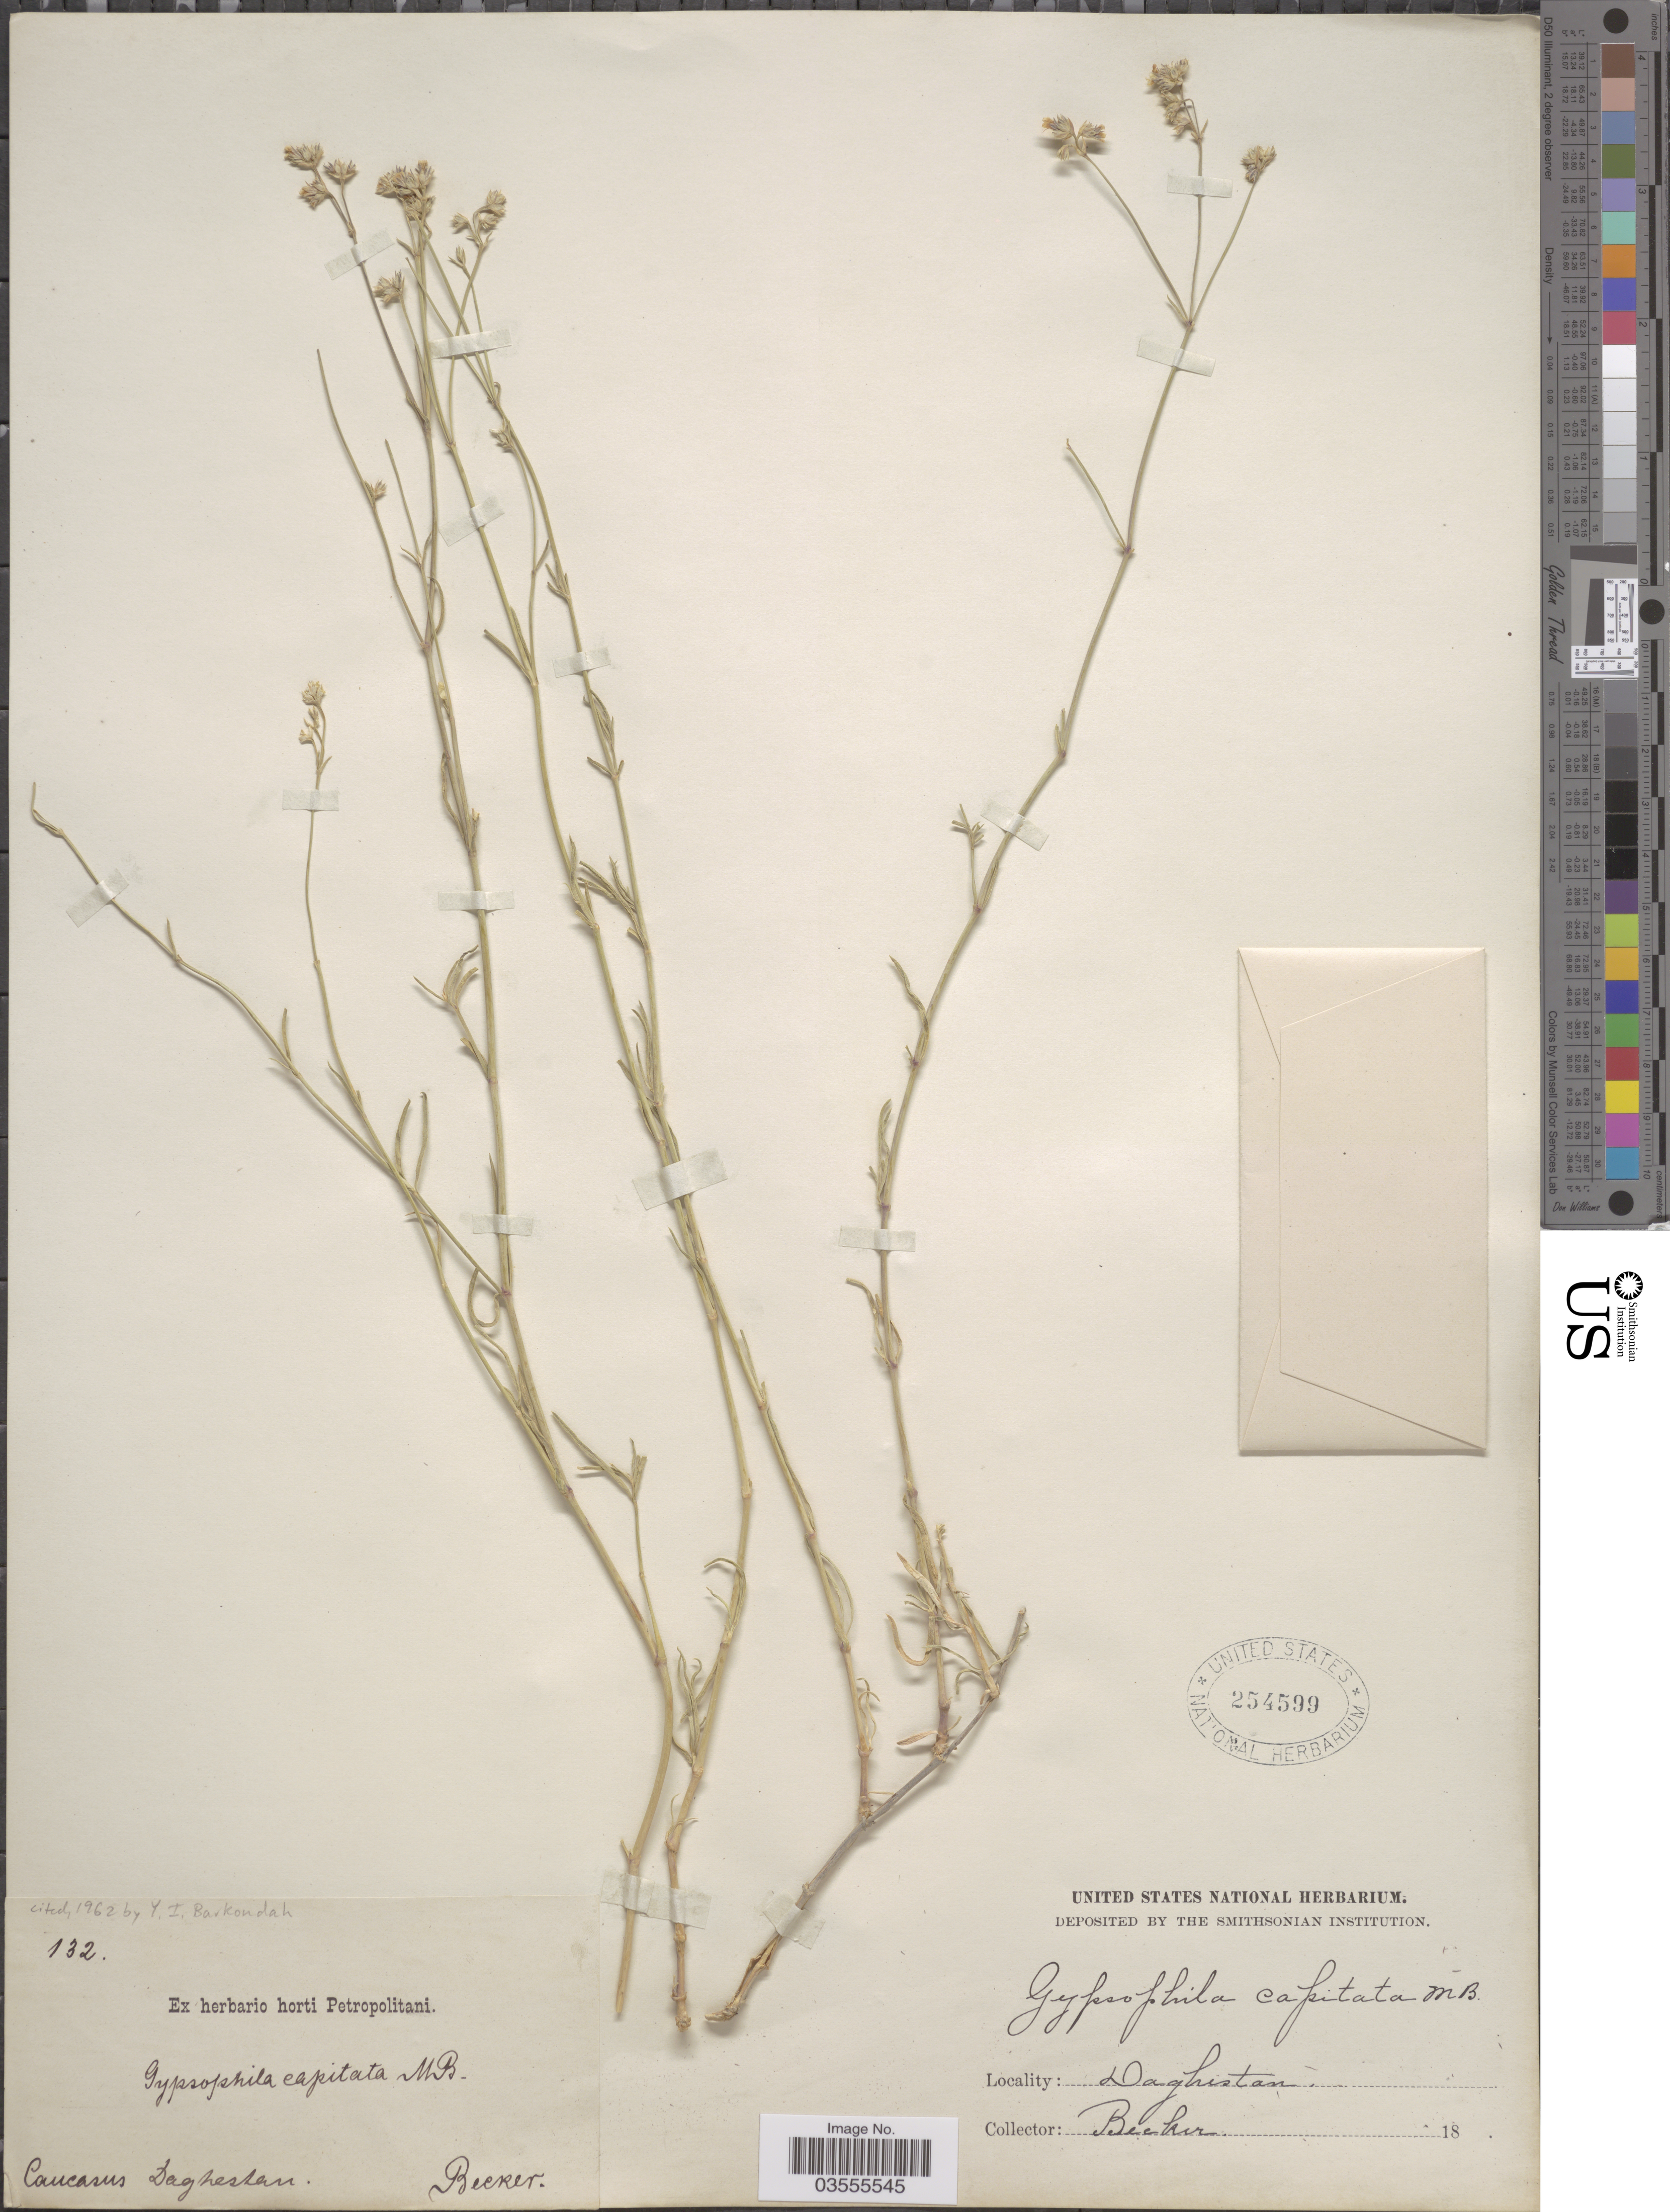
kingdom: Plantae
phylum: Tracheophyta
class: Magnoliopsida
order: Caryophyllales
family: Caryophyllaceae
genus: Gypsophila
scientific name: Gypsophila capitata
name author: M. Bieb.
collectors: -. Becker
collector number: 132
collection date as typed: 18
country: Russian Federation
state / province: Dagestan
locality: Caucasus. Daghestan.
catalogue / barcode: US 254599